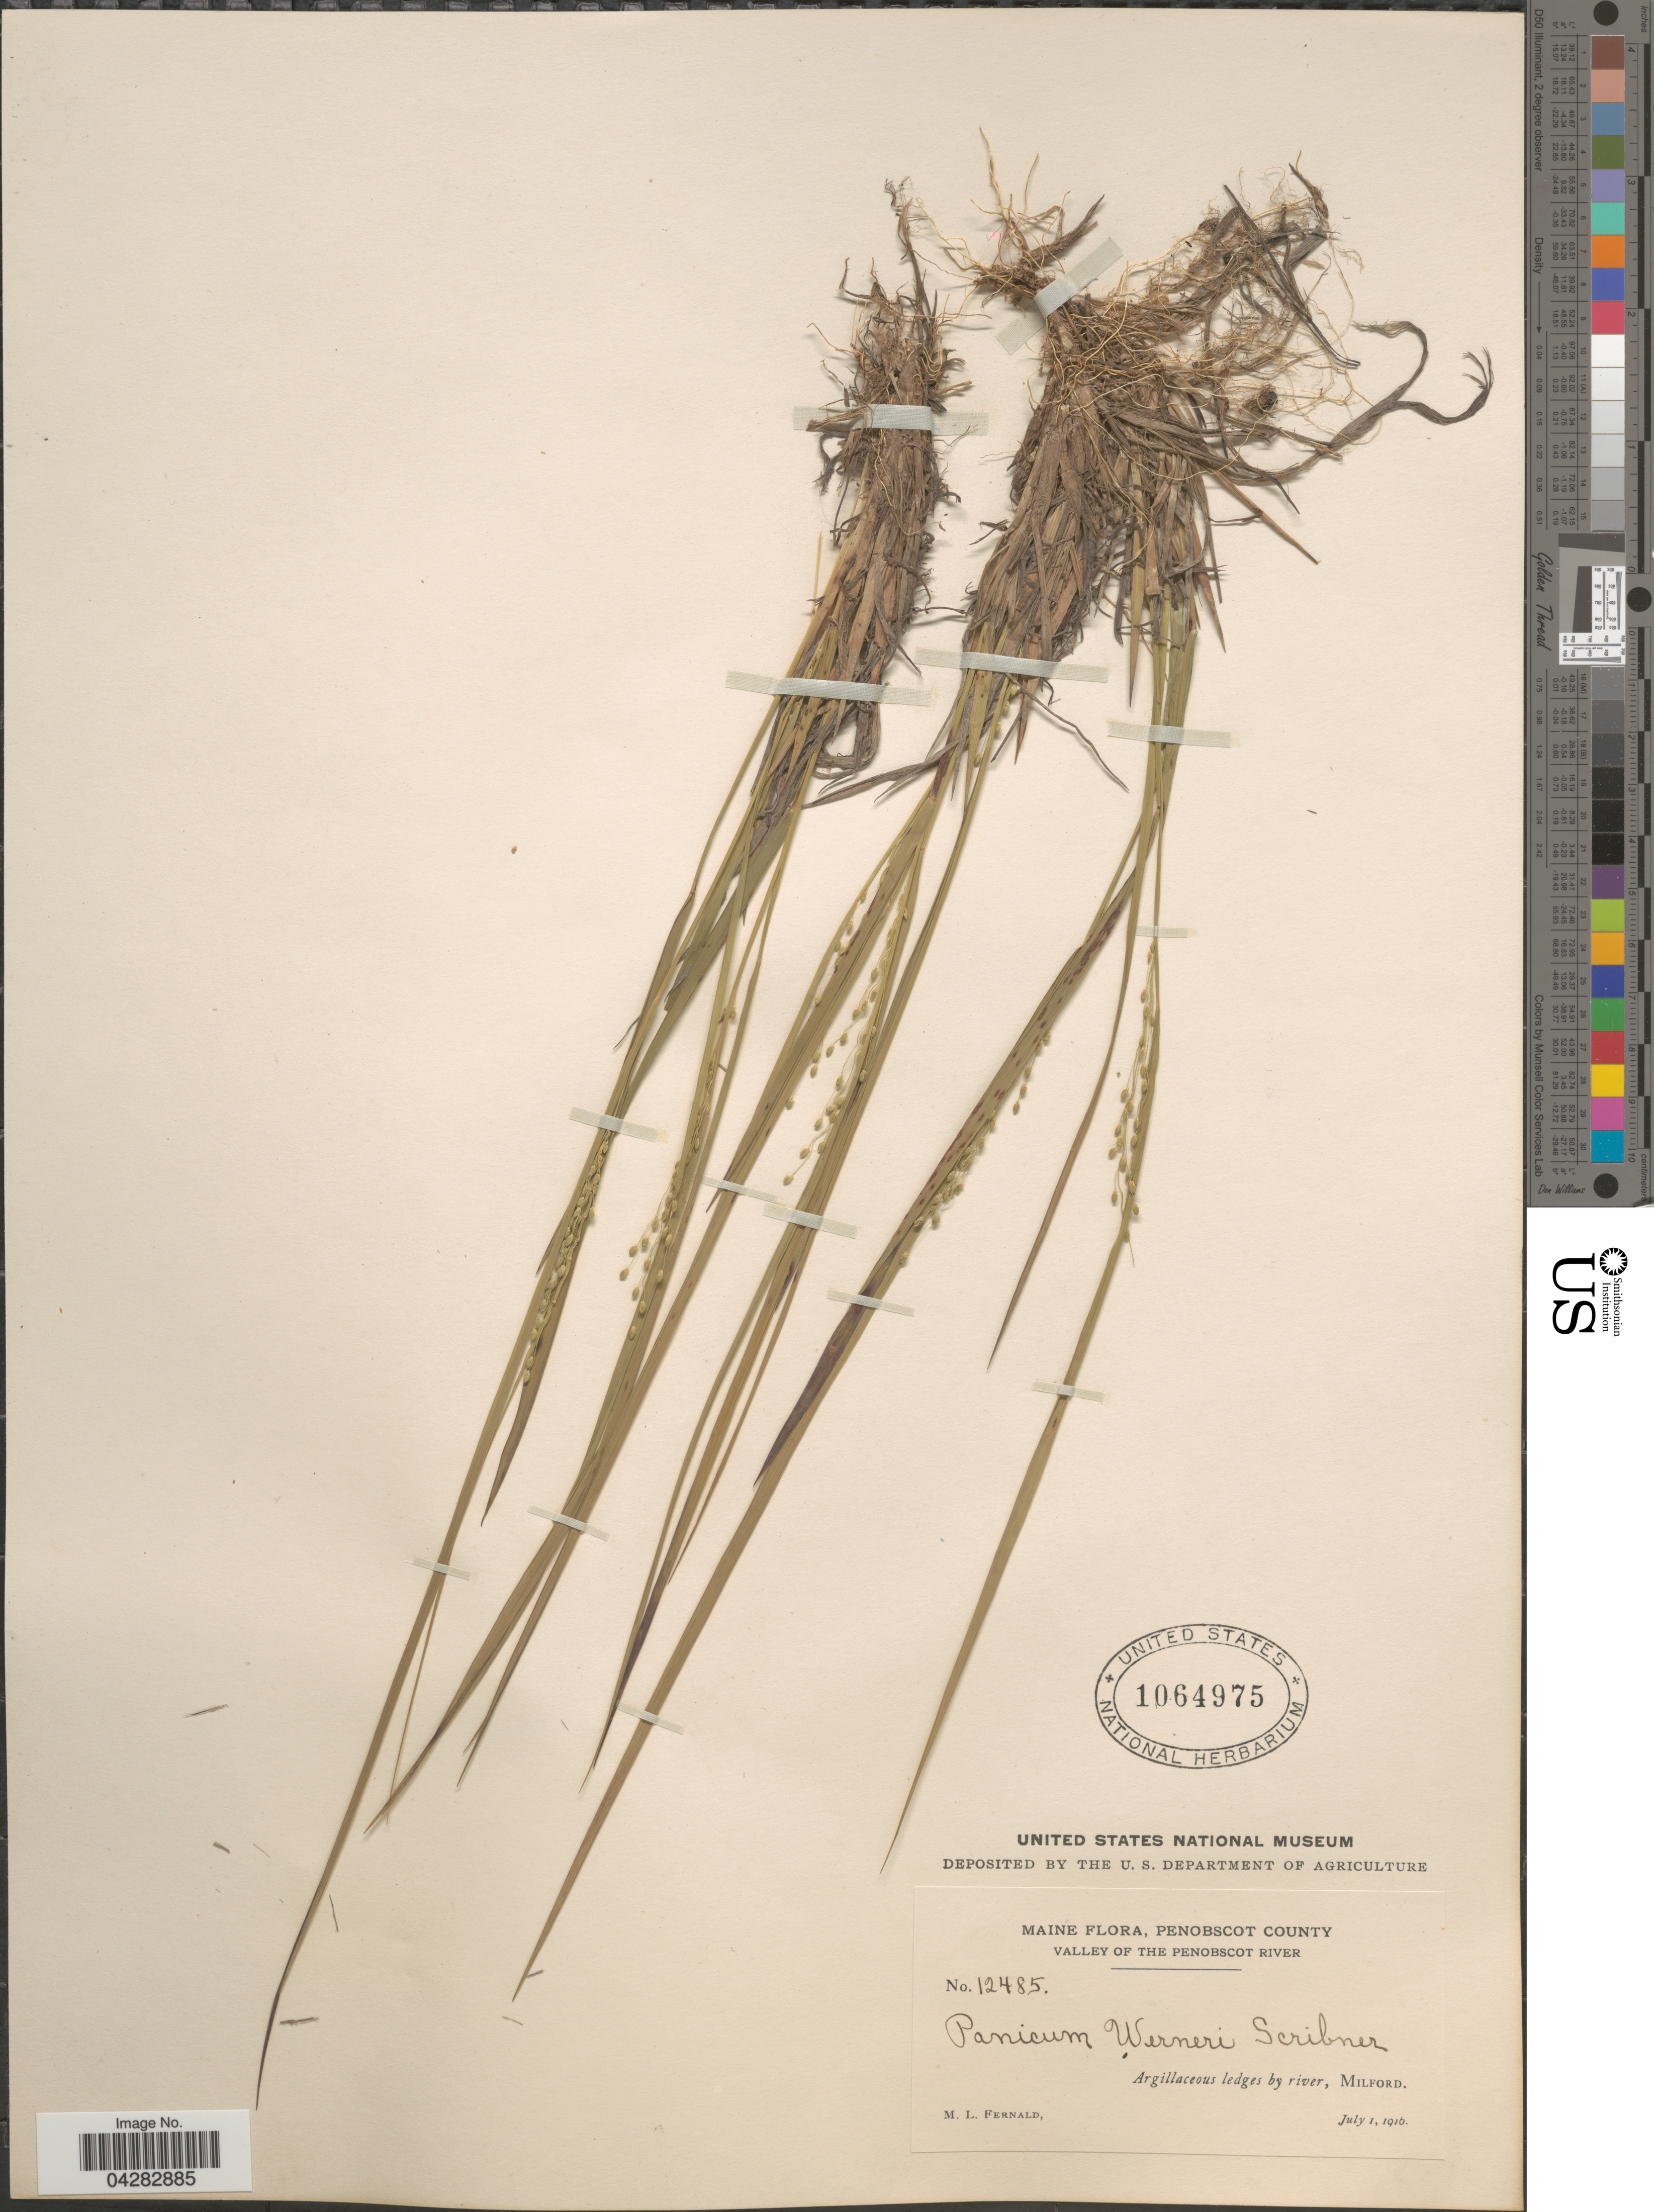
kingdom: Plantae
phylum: Tracheophyta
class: Liliopsida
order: Poales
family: Poaceae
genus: Dichanthelium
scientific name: Dichanthelium linearifolium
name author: (Scribn.) Gould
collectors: M. L. Fernald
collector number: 12485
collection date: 1916-07-01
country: United States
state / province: Maine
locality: Penobscot County. Valley of the Penobscot River. Argillaceous ledges by river, Milford.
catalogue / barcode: US 1064975